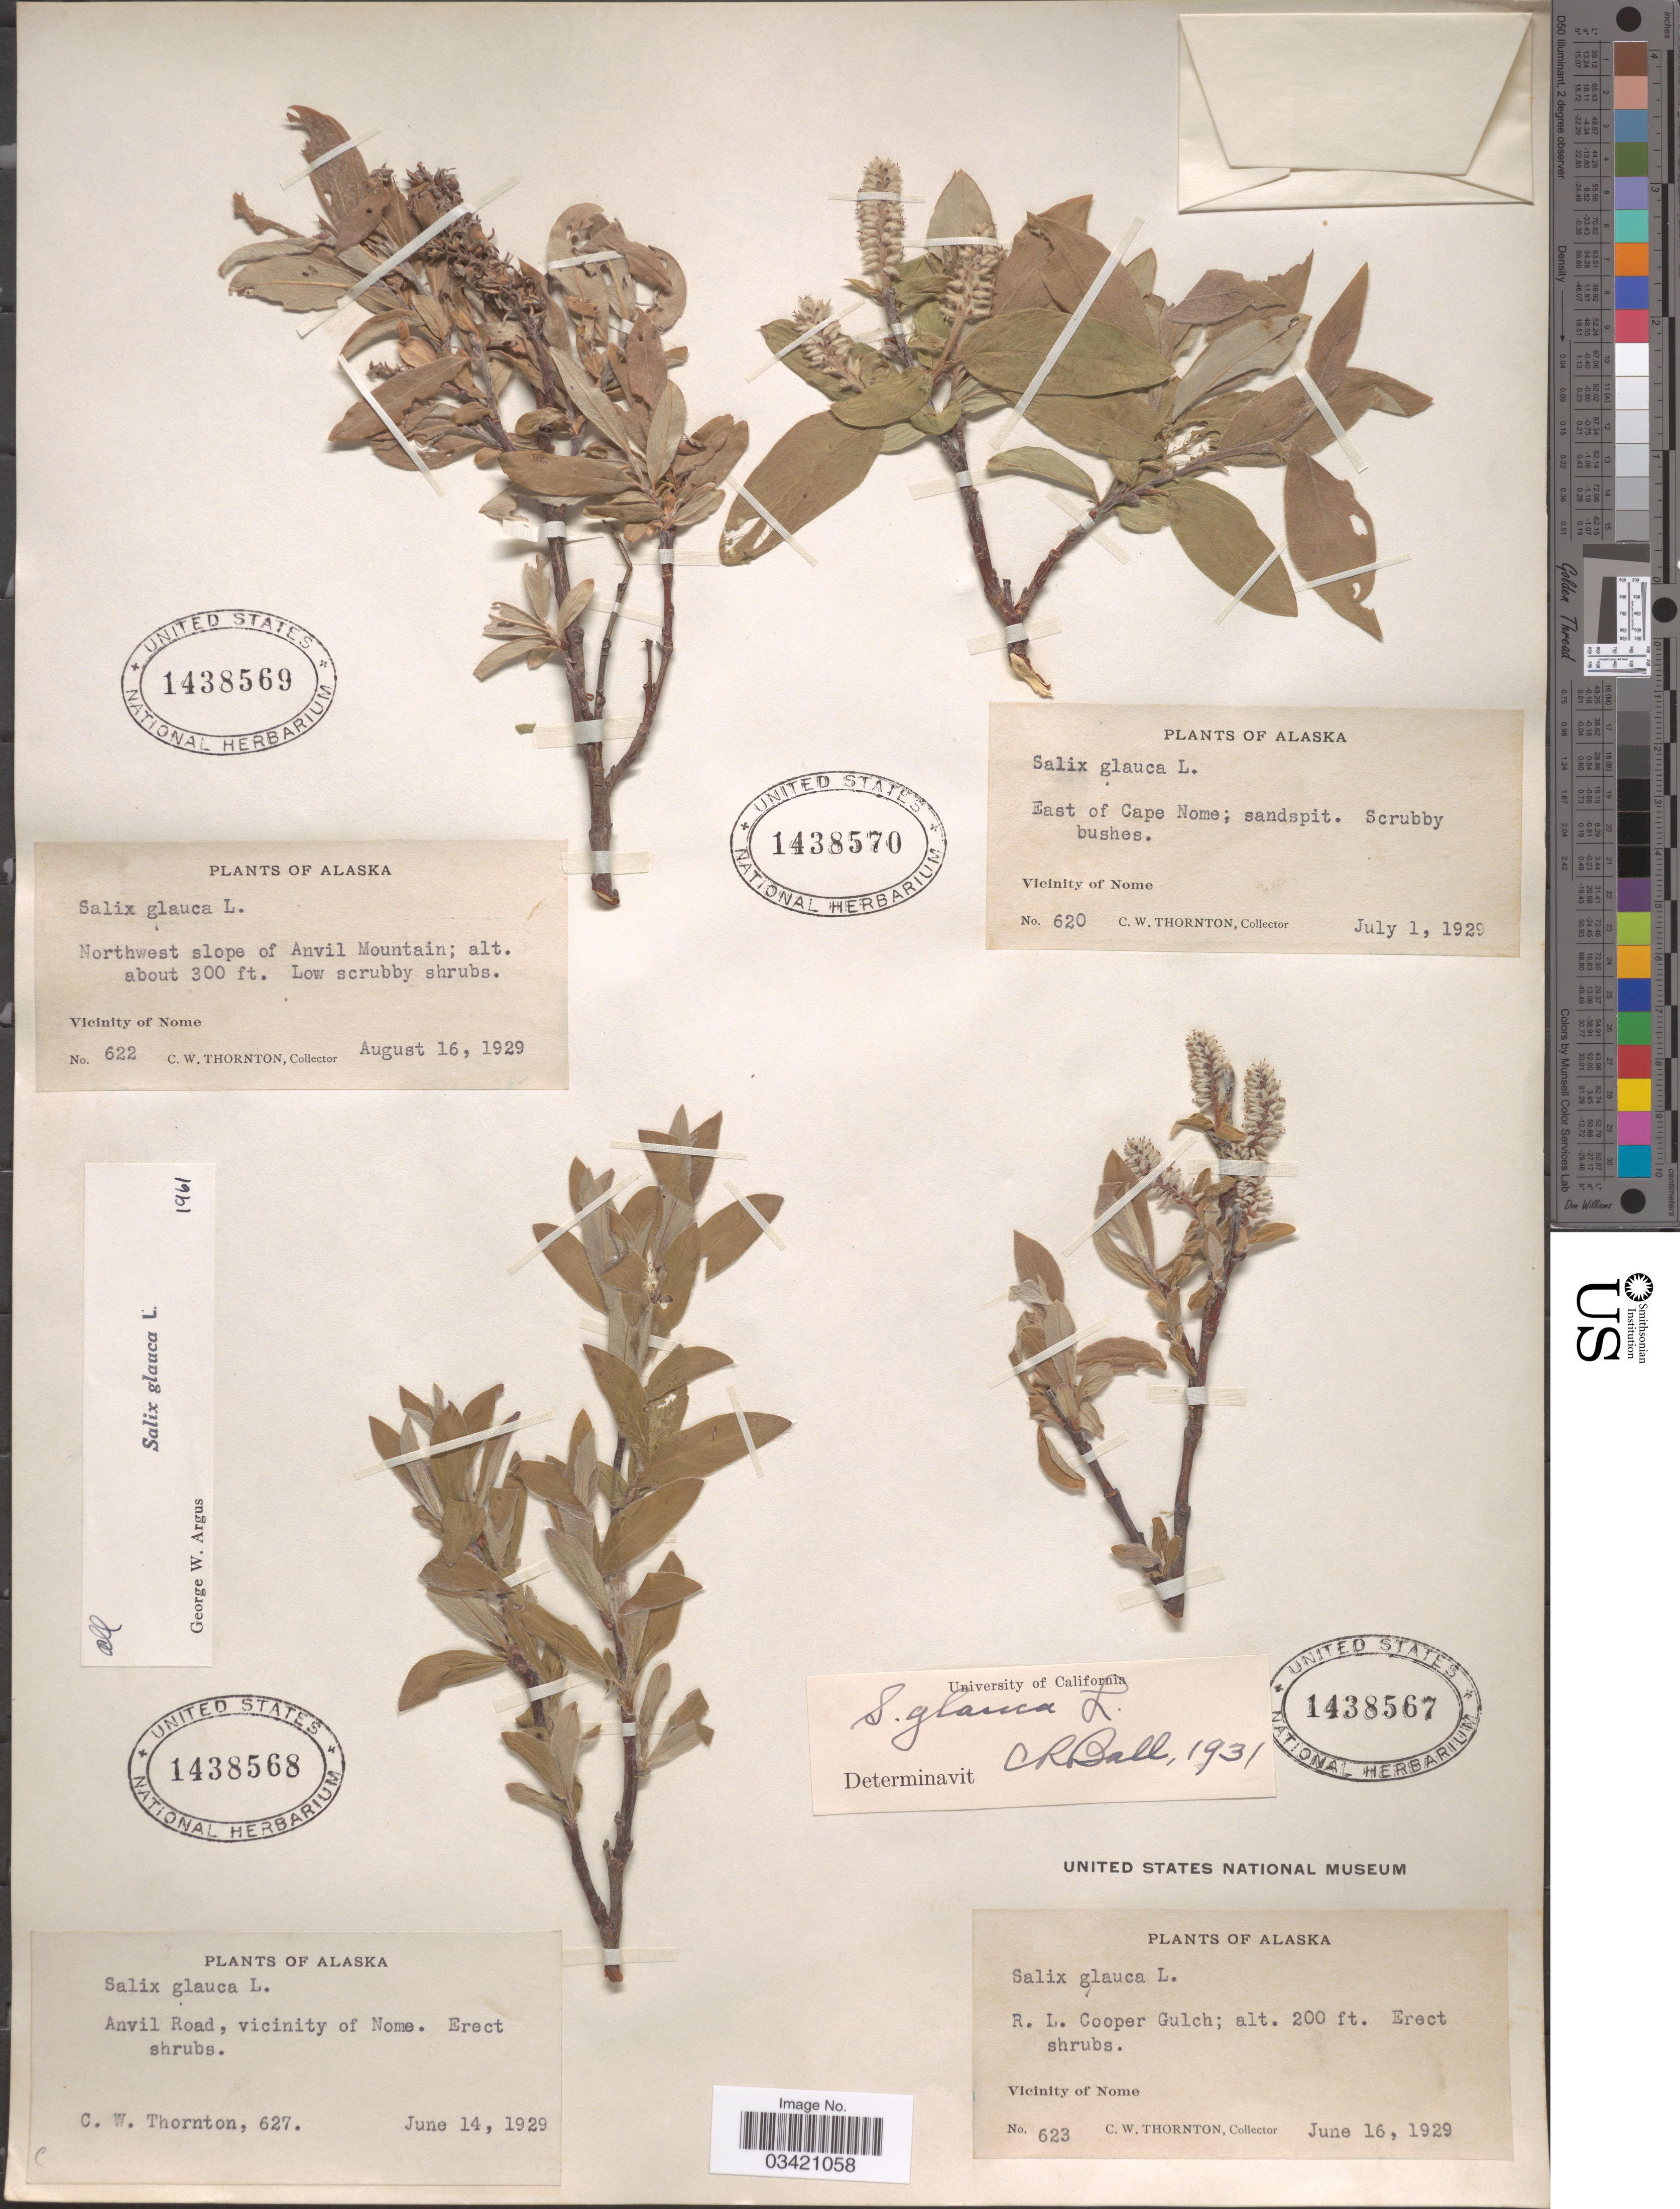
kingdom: Plantae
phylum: Tracheophyta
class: Magnoliopsida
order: Malpighiales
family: Salicaceae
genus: Salix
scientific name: Salix glauca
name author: L.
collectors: C. Thornton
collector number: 627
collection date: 1929-06-14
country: United States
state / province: Alaska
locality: Anvil Road, vicinity of Nome.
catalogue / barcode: US 1438568-3